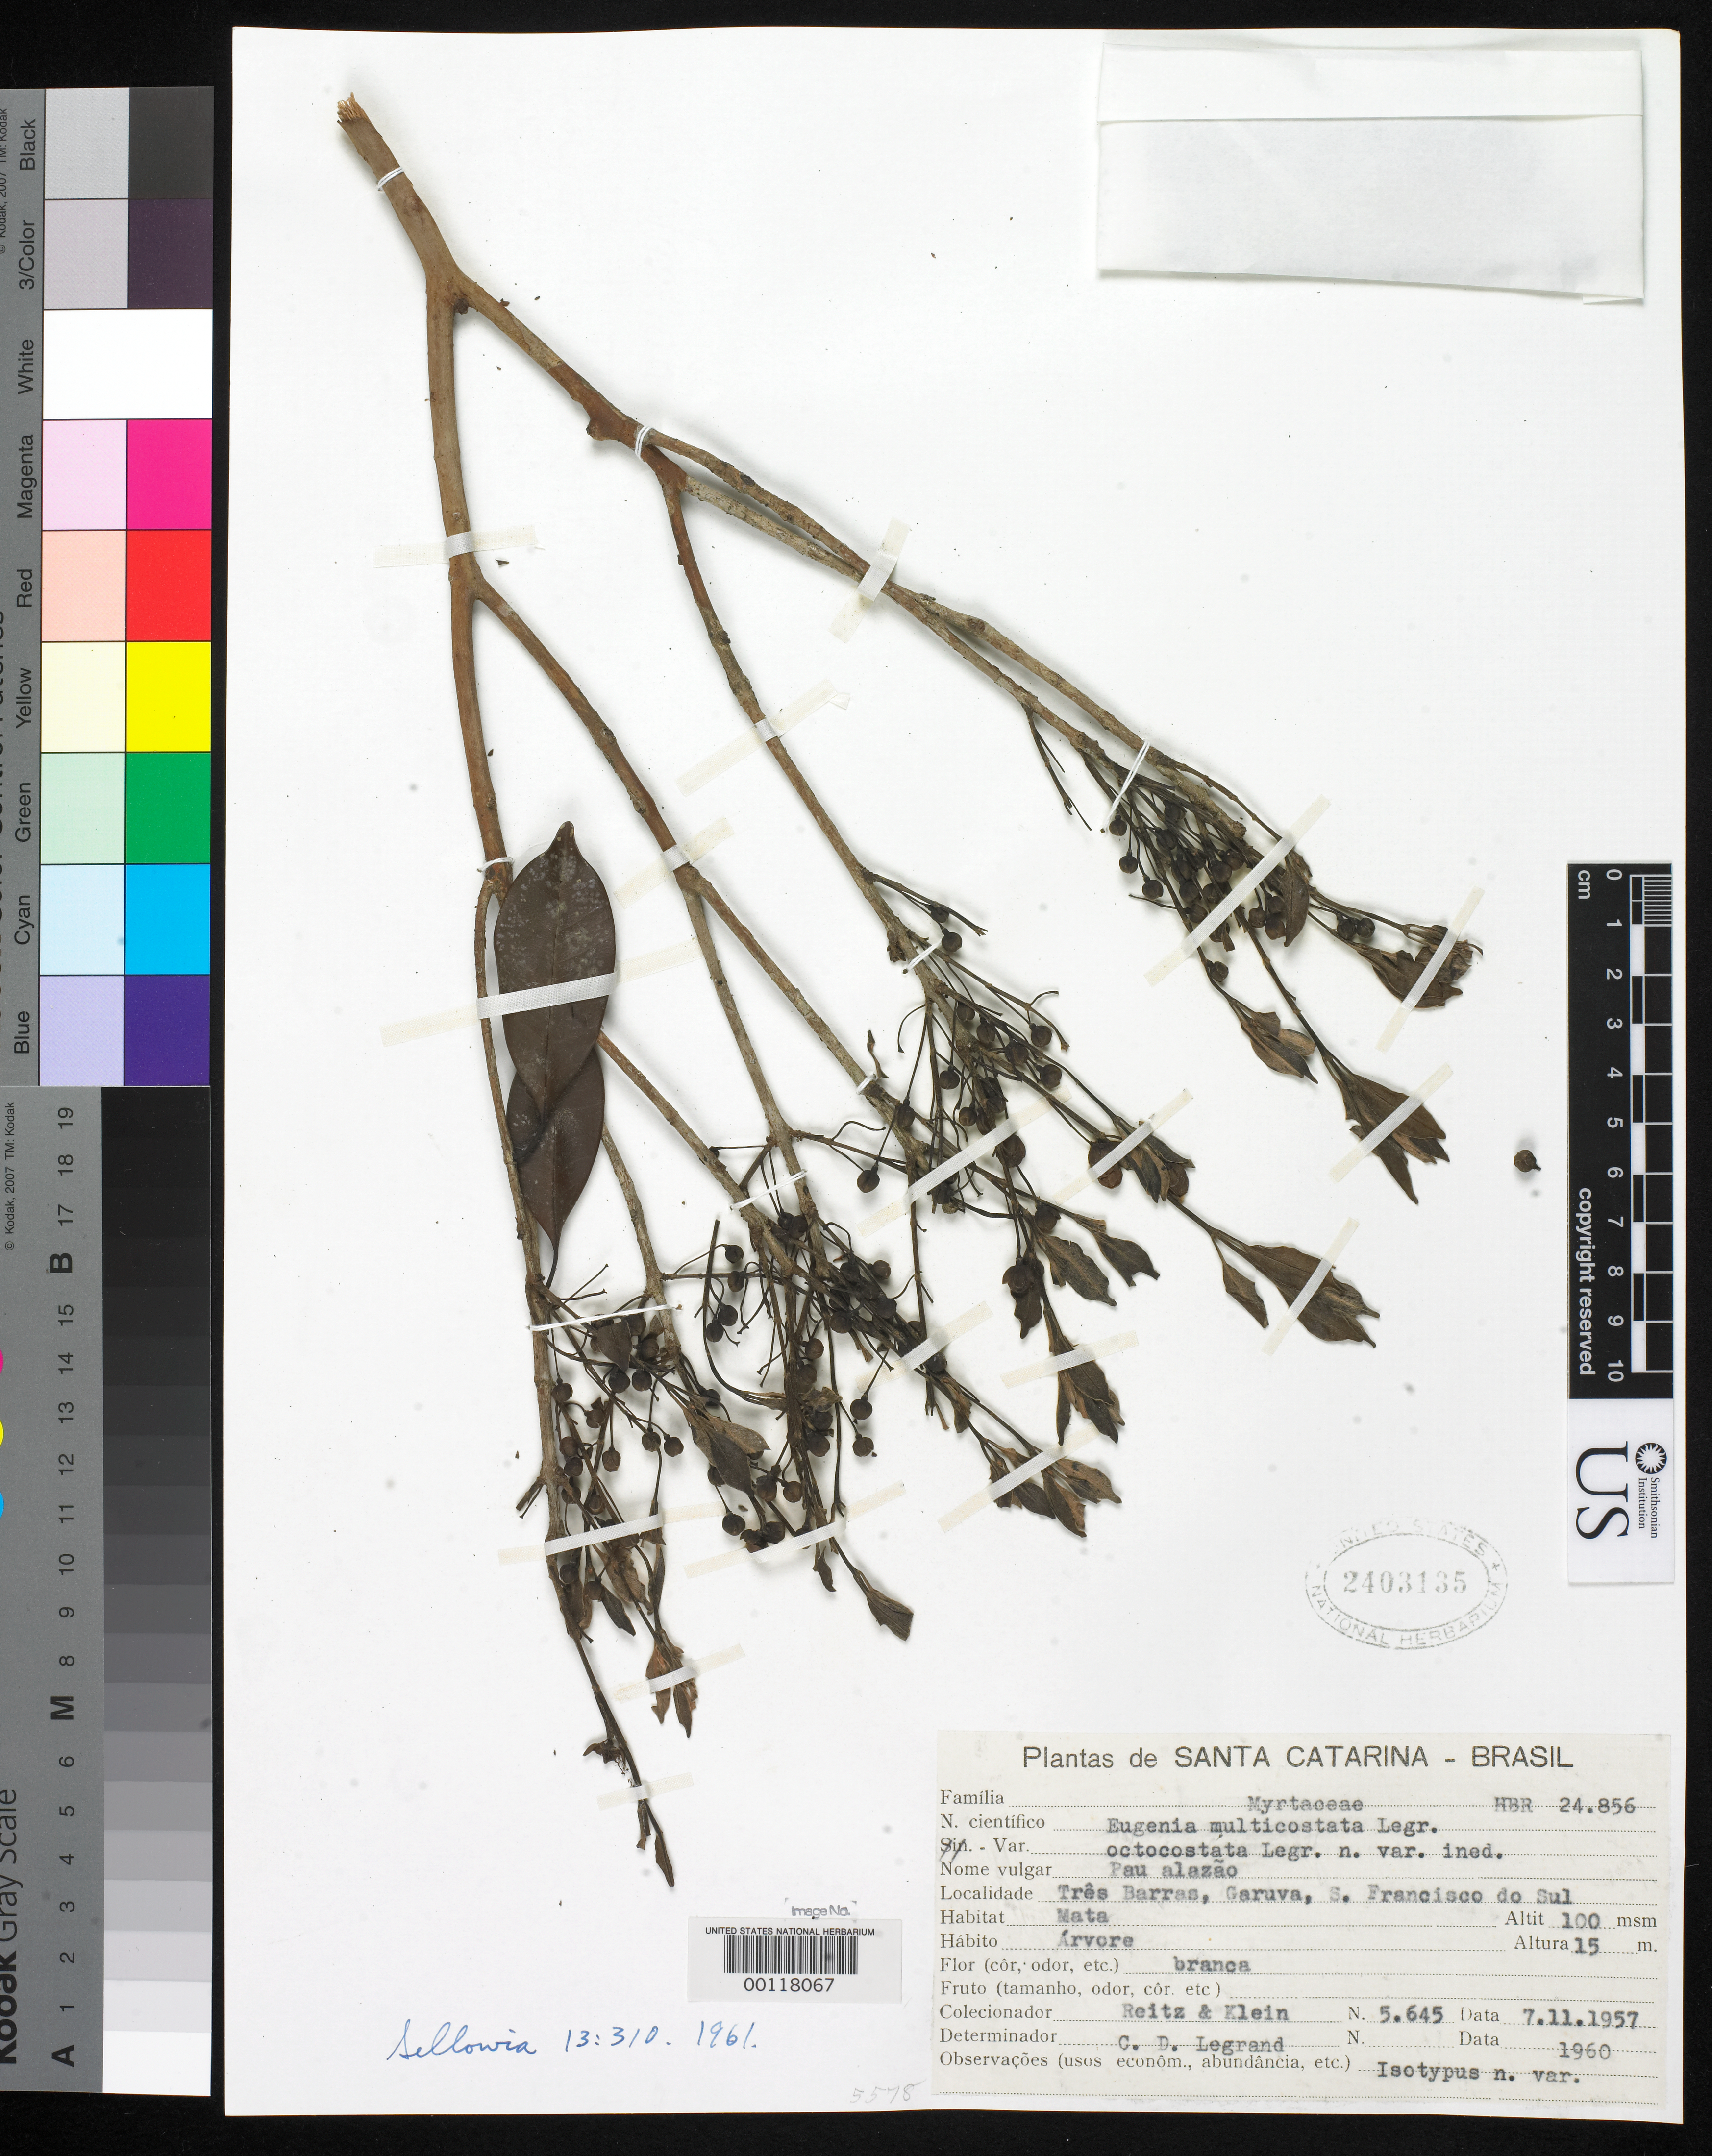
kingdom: Plantae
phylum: Tracheophyta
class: Magnoliopsida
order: Myrtales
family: Myrtaceae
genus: Eugenia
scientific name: Eugenia multicostata var. octocostata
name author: D. Legrand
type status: Isotype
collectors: R. Reitz & R. M. Klein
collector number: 5645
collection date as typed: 1957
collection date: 1957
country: Brazil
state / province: Santa Catarina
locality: Tres Barras, Garuva.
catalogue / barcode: US 2403135